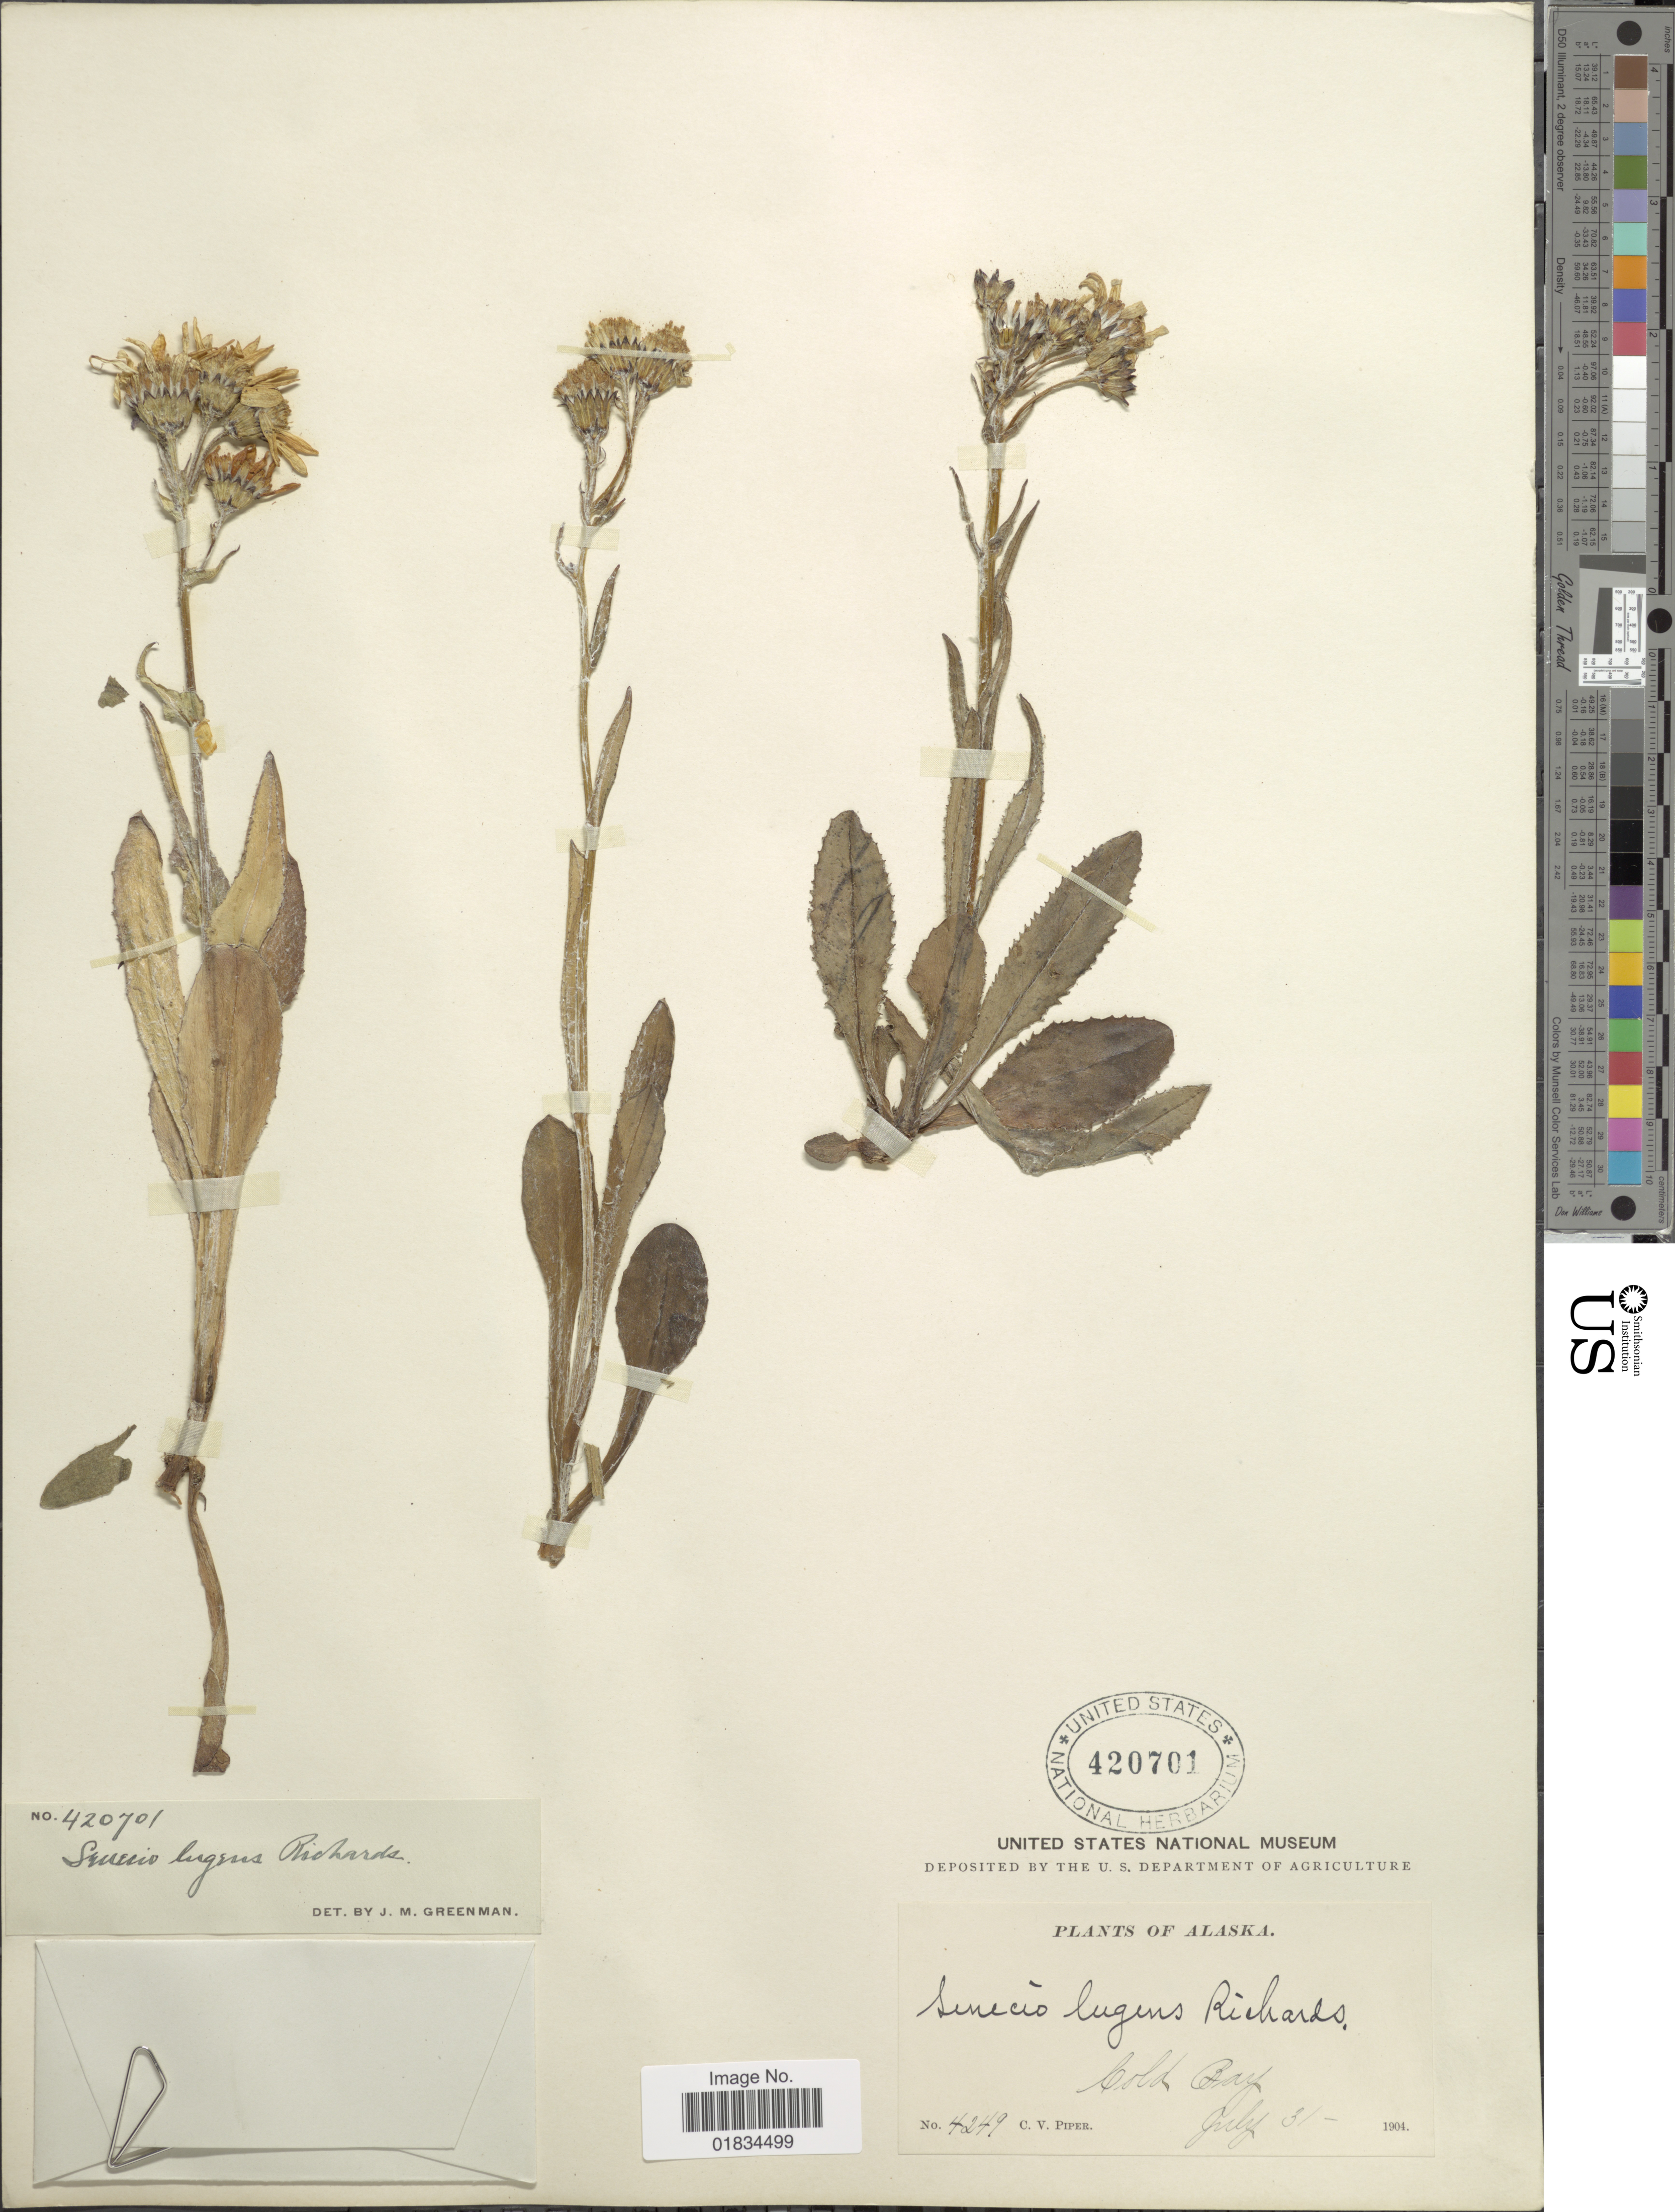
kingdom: Plantae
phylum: Tracheophyta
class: Magnoliopsida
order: Asterales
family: Asteraceae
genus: Senecio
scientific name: Senecio lugens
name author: Richardson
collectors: C. V. Piper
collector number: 4249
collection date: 1904-07-31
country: United States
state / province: Alaska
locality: Cold Bay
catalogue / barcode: US 420701